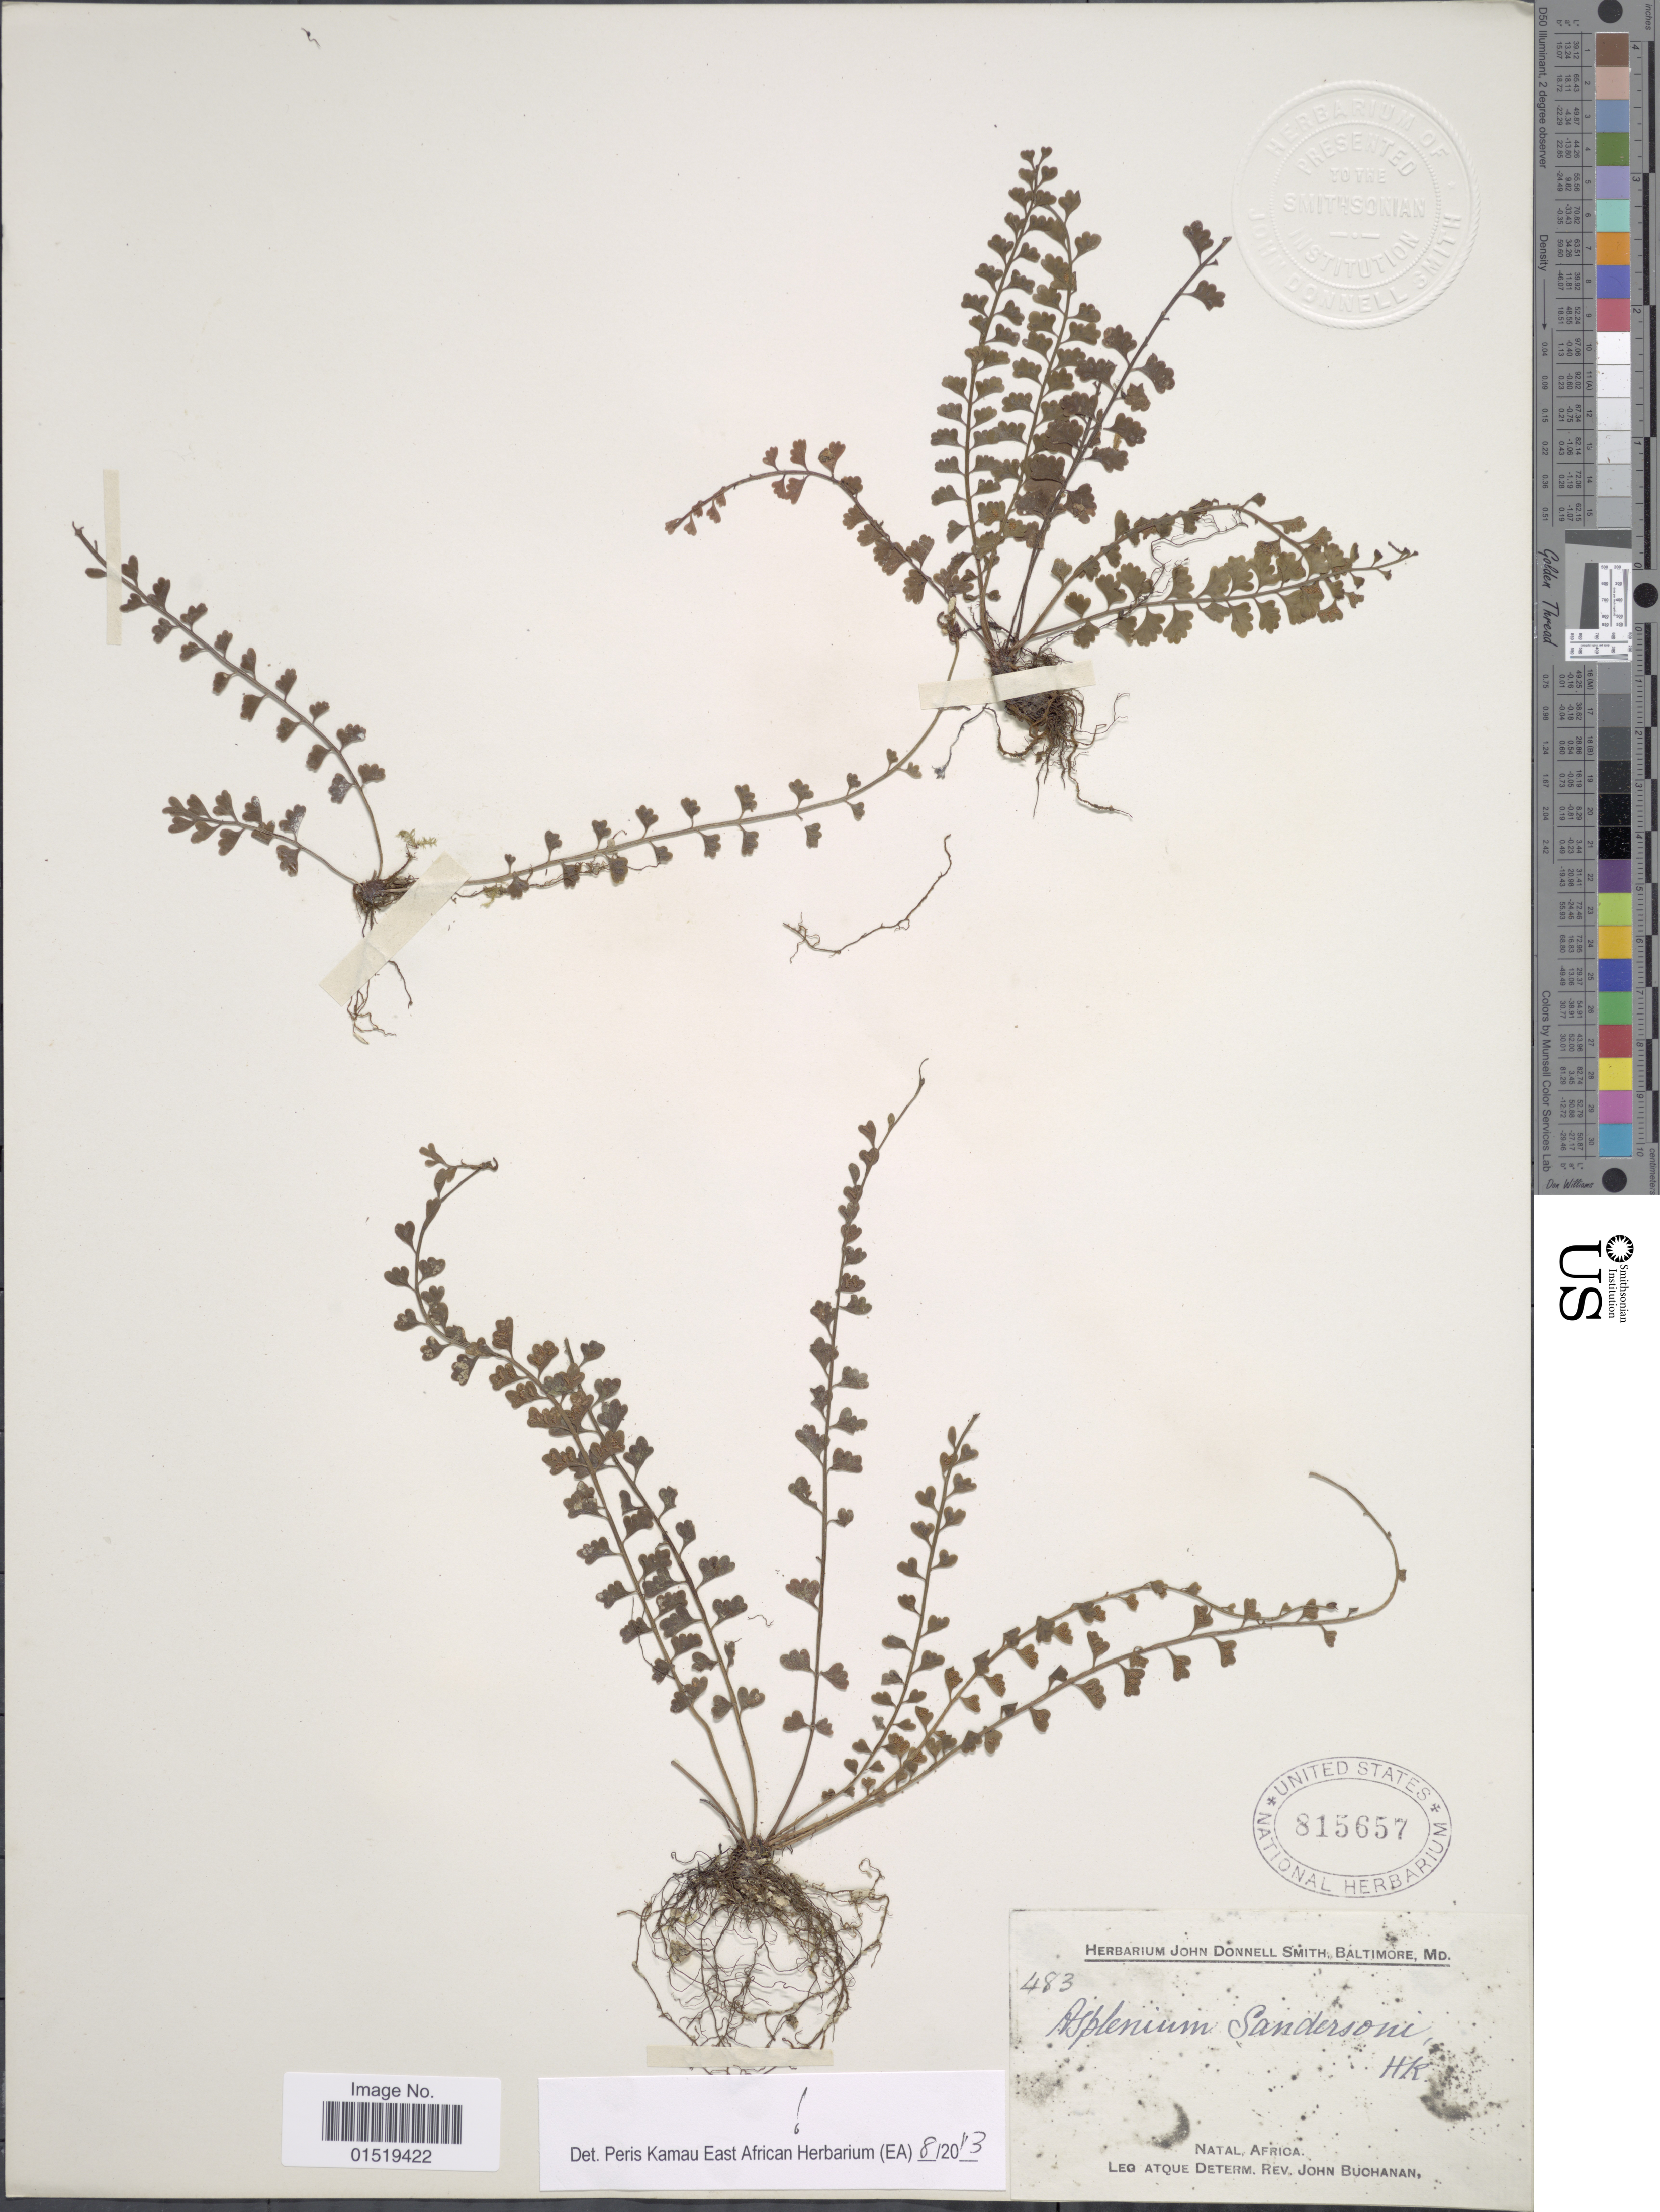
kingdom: Plantae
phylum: Tracheophyta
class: Polypodiopsida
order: Polypodiales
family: Aspleniaceae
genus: Asplenium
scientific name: Asplenium sandersonii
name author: Hook.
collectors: J. Buchanan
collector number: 483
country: South Africa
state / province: KwaZulu-Natal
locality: Natal.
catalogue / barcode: US 815657